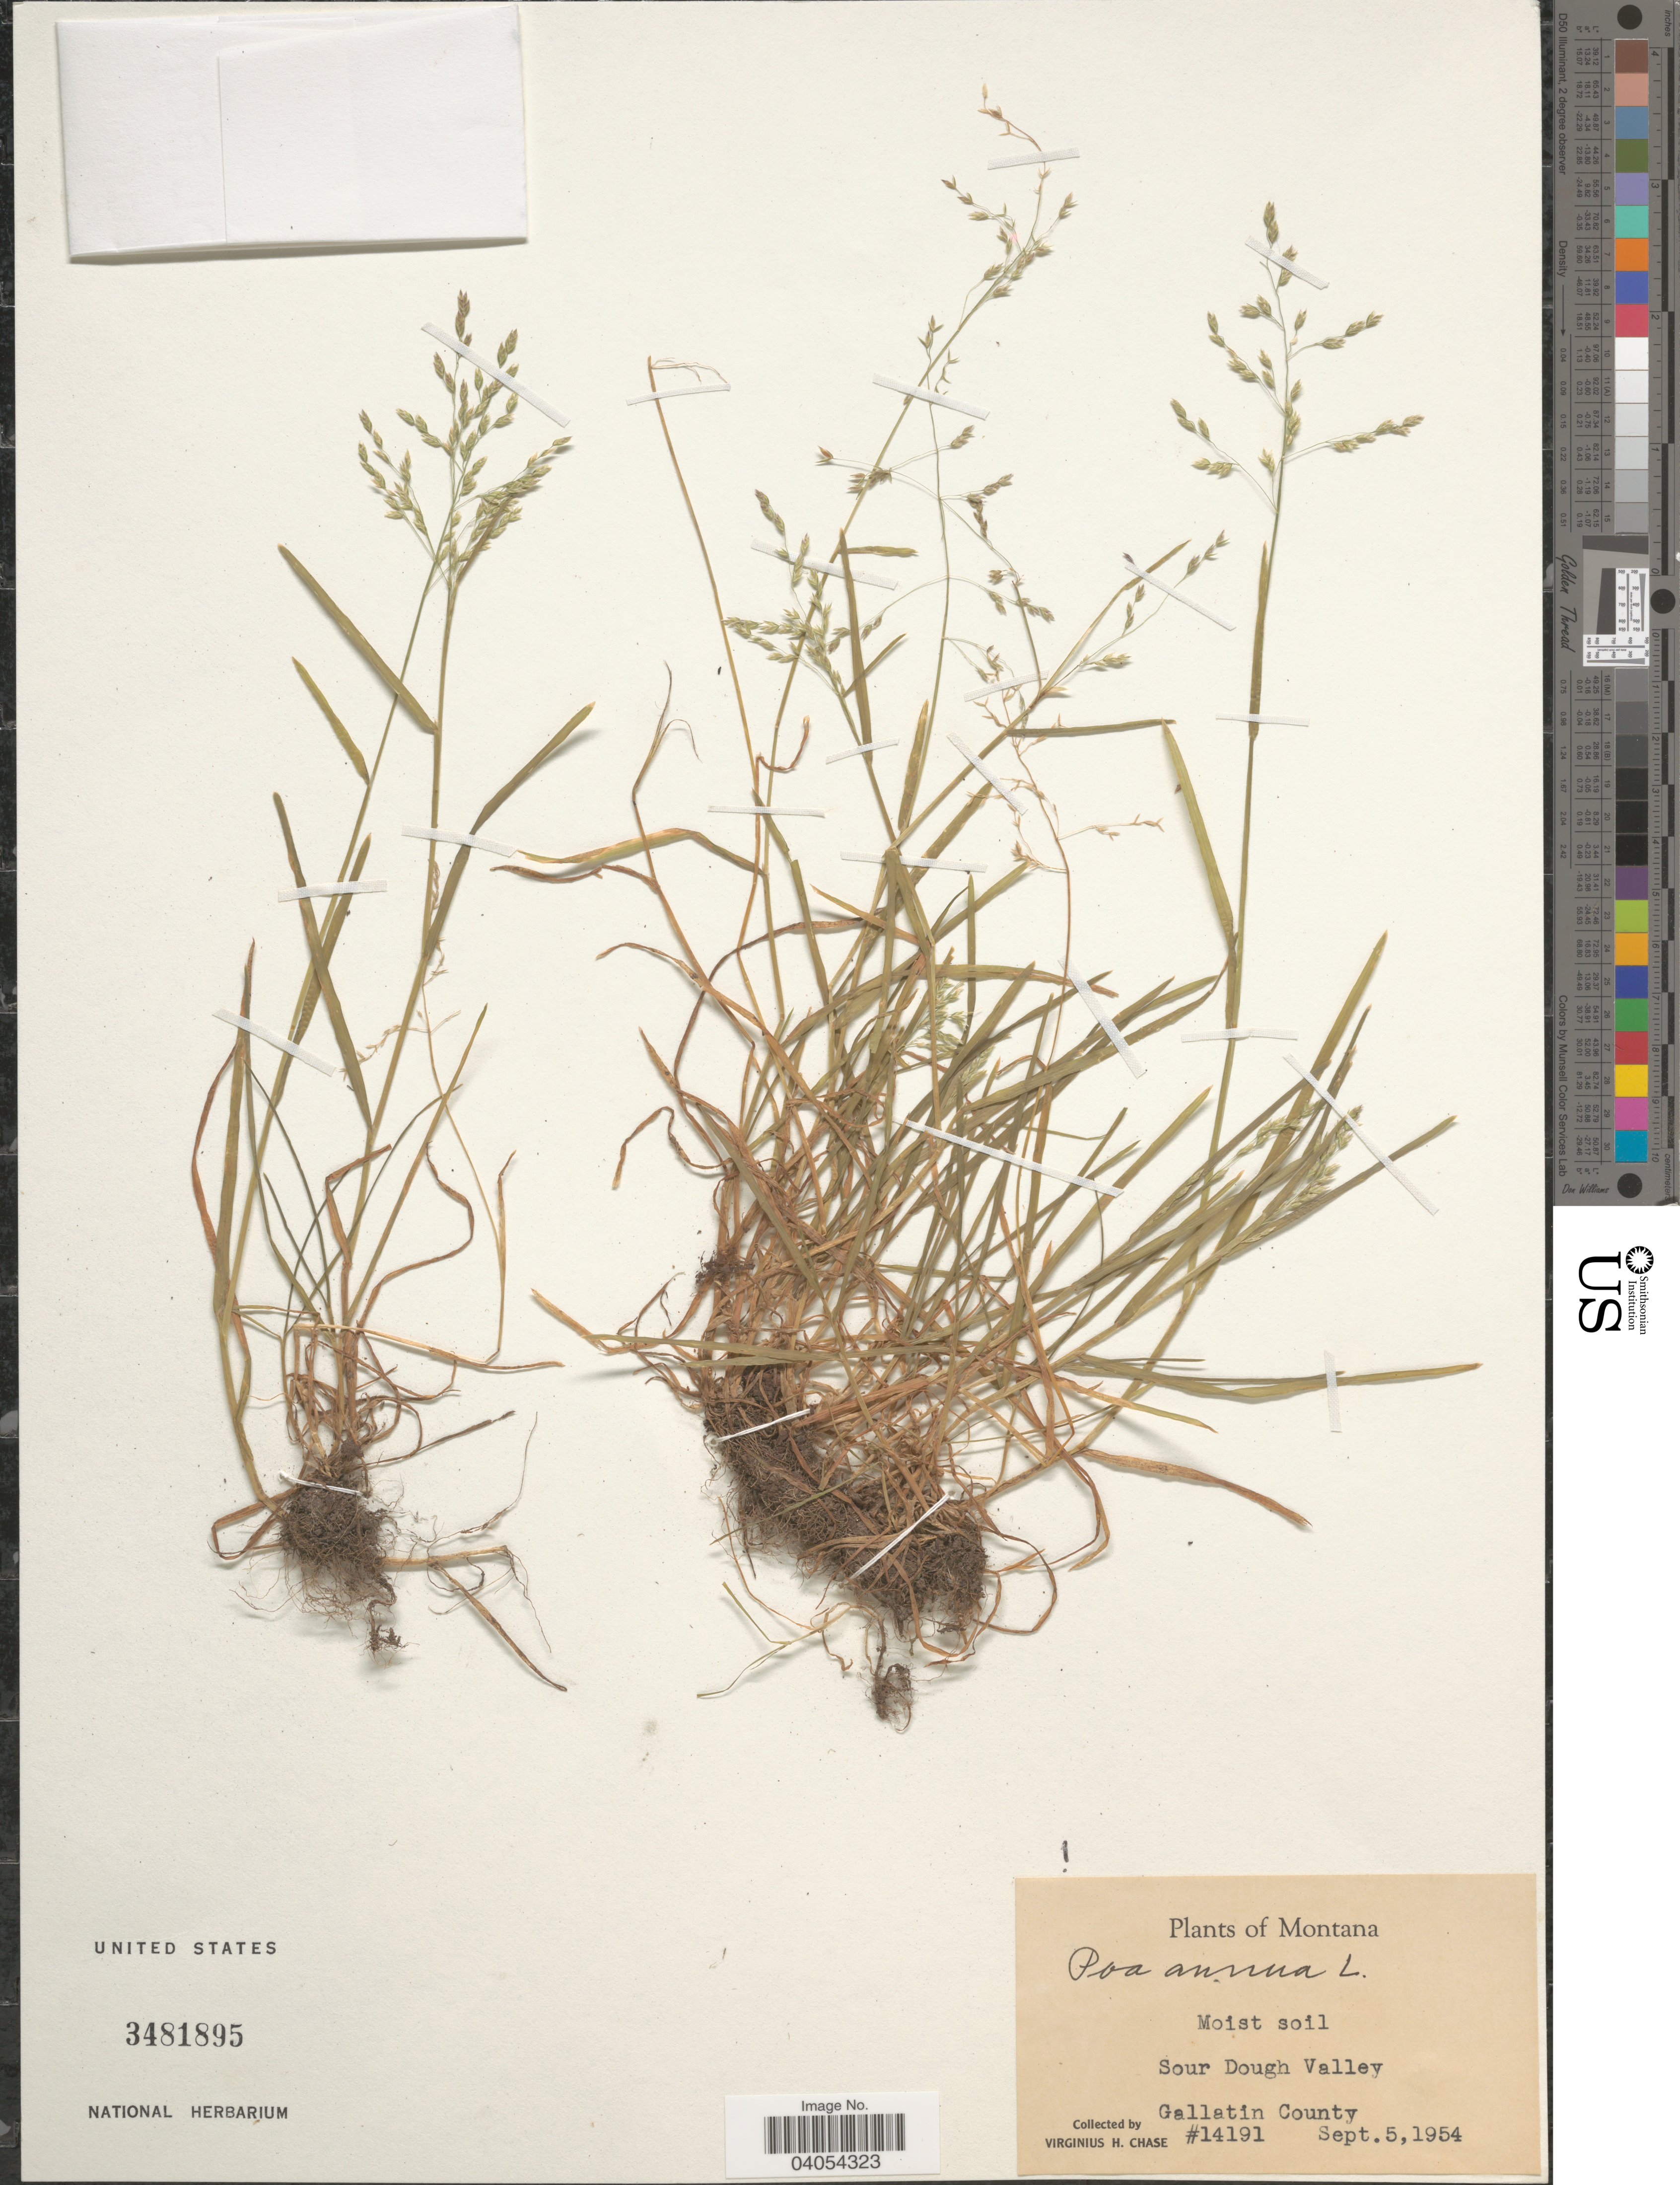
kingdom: Plantae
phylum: Tracheophyta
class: Liliopsida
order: Poales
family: Poaceae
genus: Poa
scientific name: Poa annua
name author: L.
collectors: V. H. Chase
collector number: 14191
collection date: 1954-09-05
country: United States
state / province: Montana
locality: Sour Dough Valley. Gallatin County.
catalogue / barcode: US 3481895